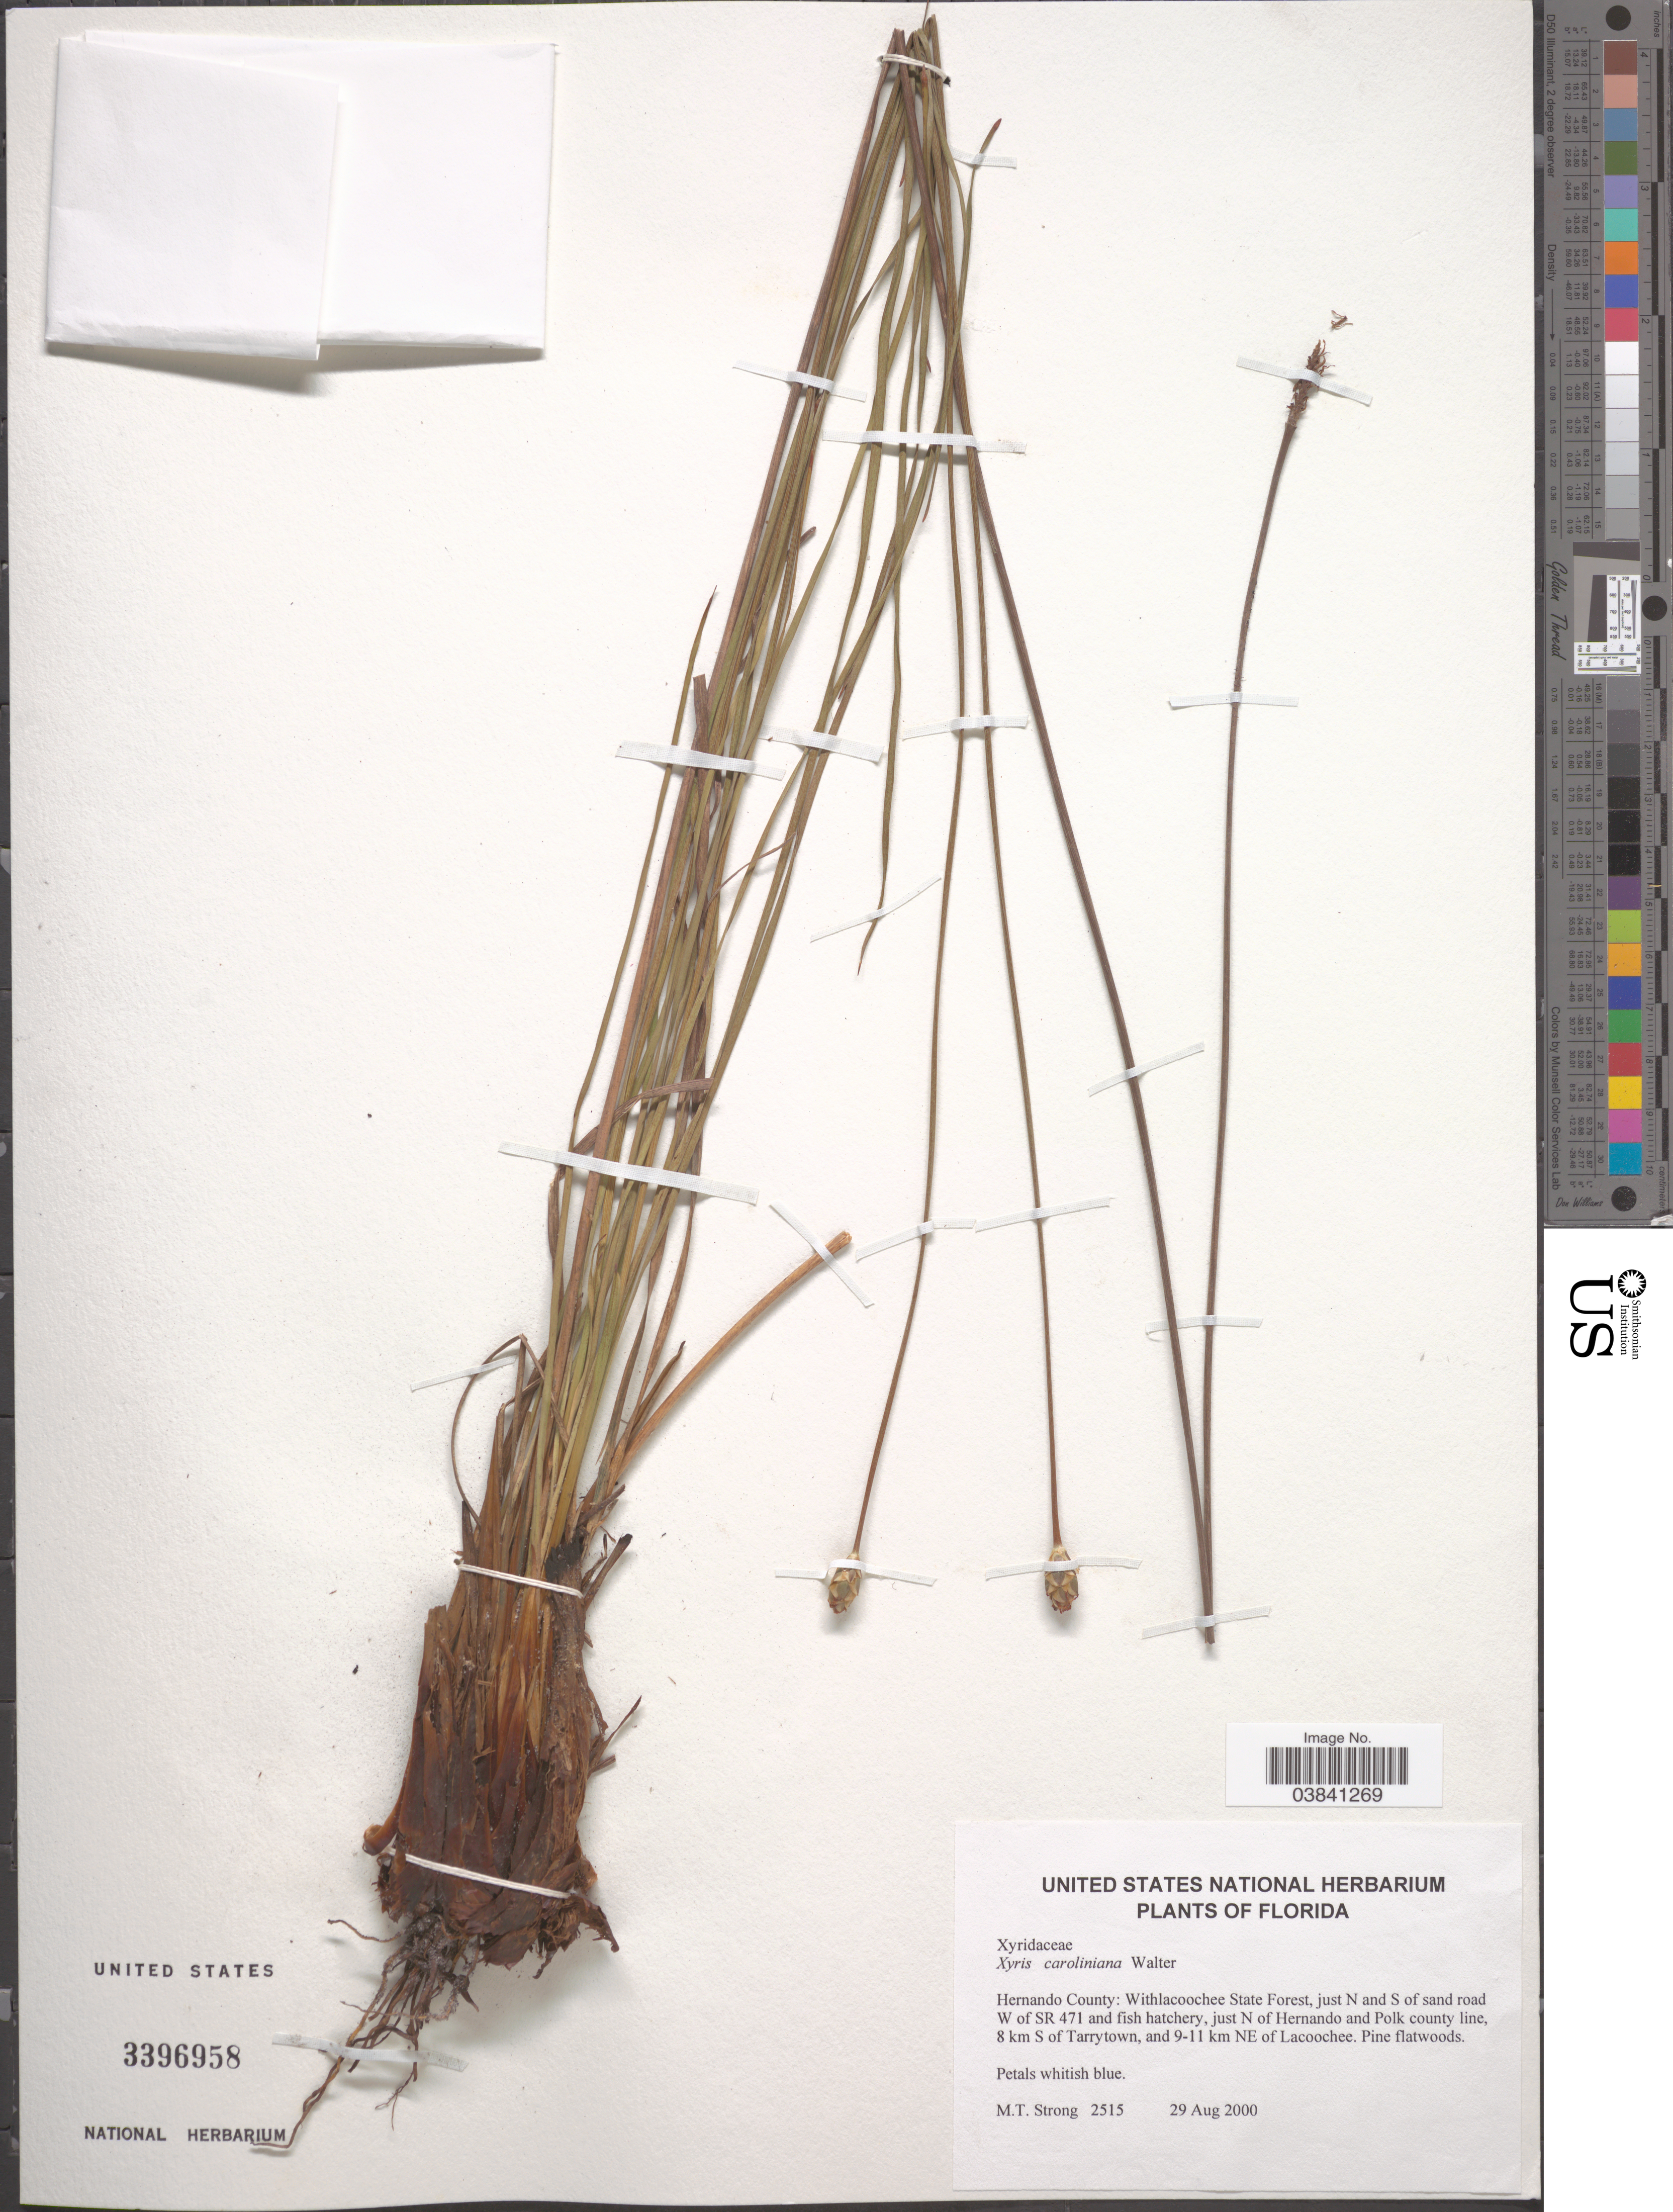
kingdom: Plantae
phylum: Tracheophyta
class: Liliopsida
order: Poales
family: Xyridaceae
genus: Xyris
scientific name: Xyris caroliniana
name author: Walter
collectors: M. T. Strong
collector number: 2515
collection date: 2000-08-29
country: United States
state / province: Florida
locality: Hernando County: Withlacoochee State Forest, just N and S of sand road W of SR 471 and fish hatchery, just N of Hernando and Polk county line, 8 km S of Tarrytown, and 9-11 km NE of Lacooche.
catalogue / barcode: US 3396958